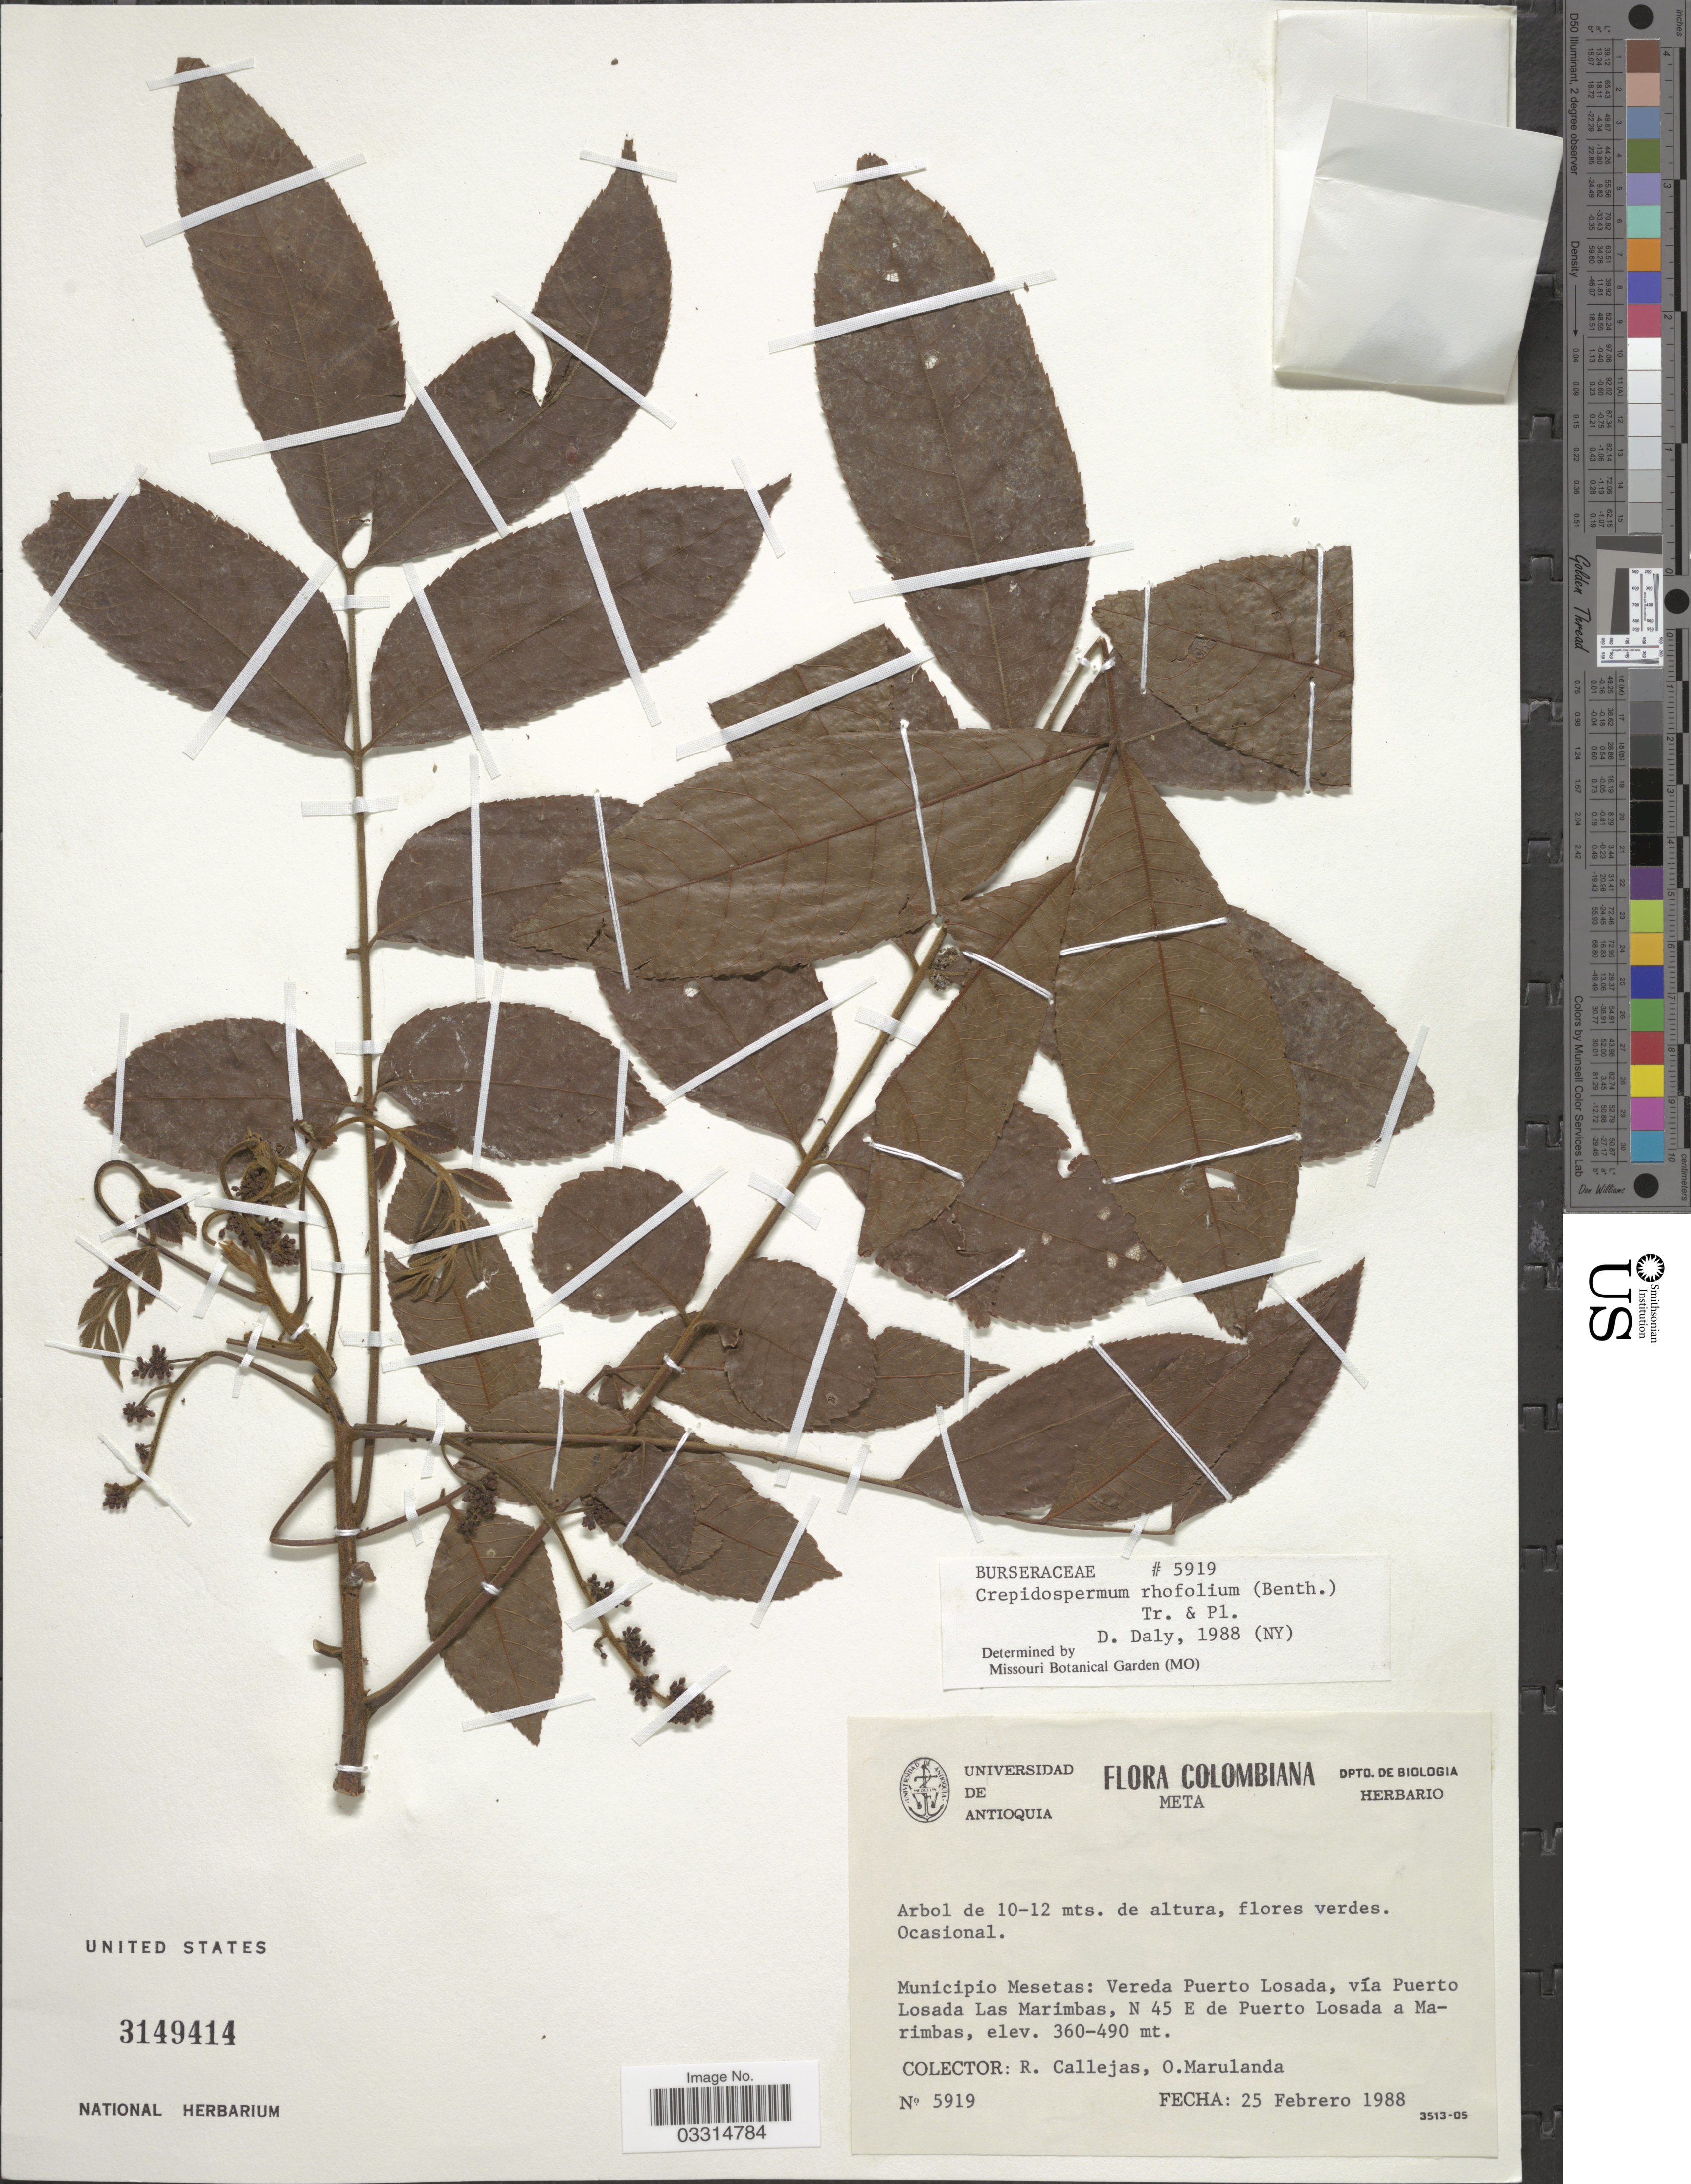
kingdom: Plantae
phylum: Tracheophyta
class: Magnoliopsida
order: Sapindales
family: Burseraceae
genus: Protium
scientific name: Protium rhoifolium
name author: (Benth.) Byng & Christenh.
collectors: R. Callejas & O. Marulanda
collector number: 5919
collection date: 1988-02-25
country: Colombia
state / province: Meta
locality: Municipio Mesetas: Vereda Puerto Losada, vía Puerto Losada Las Marimbas, N 45 E de Puerto Losada a Marimbas.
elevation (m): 360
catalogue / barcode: US 3149414